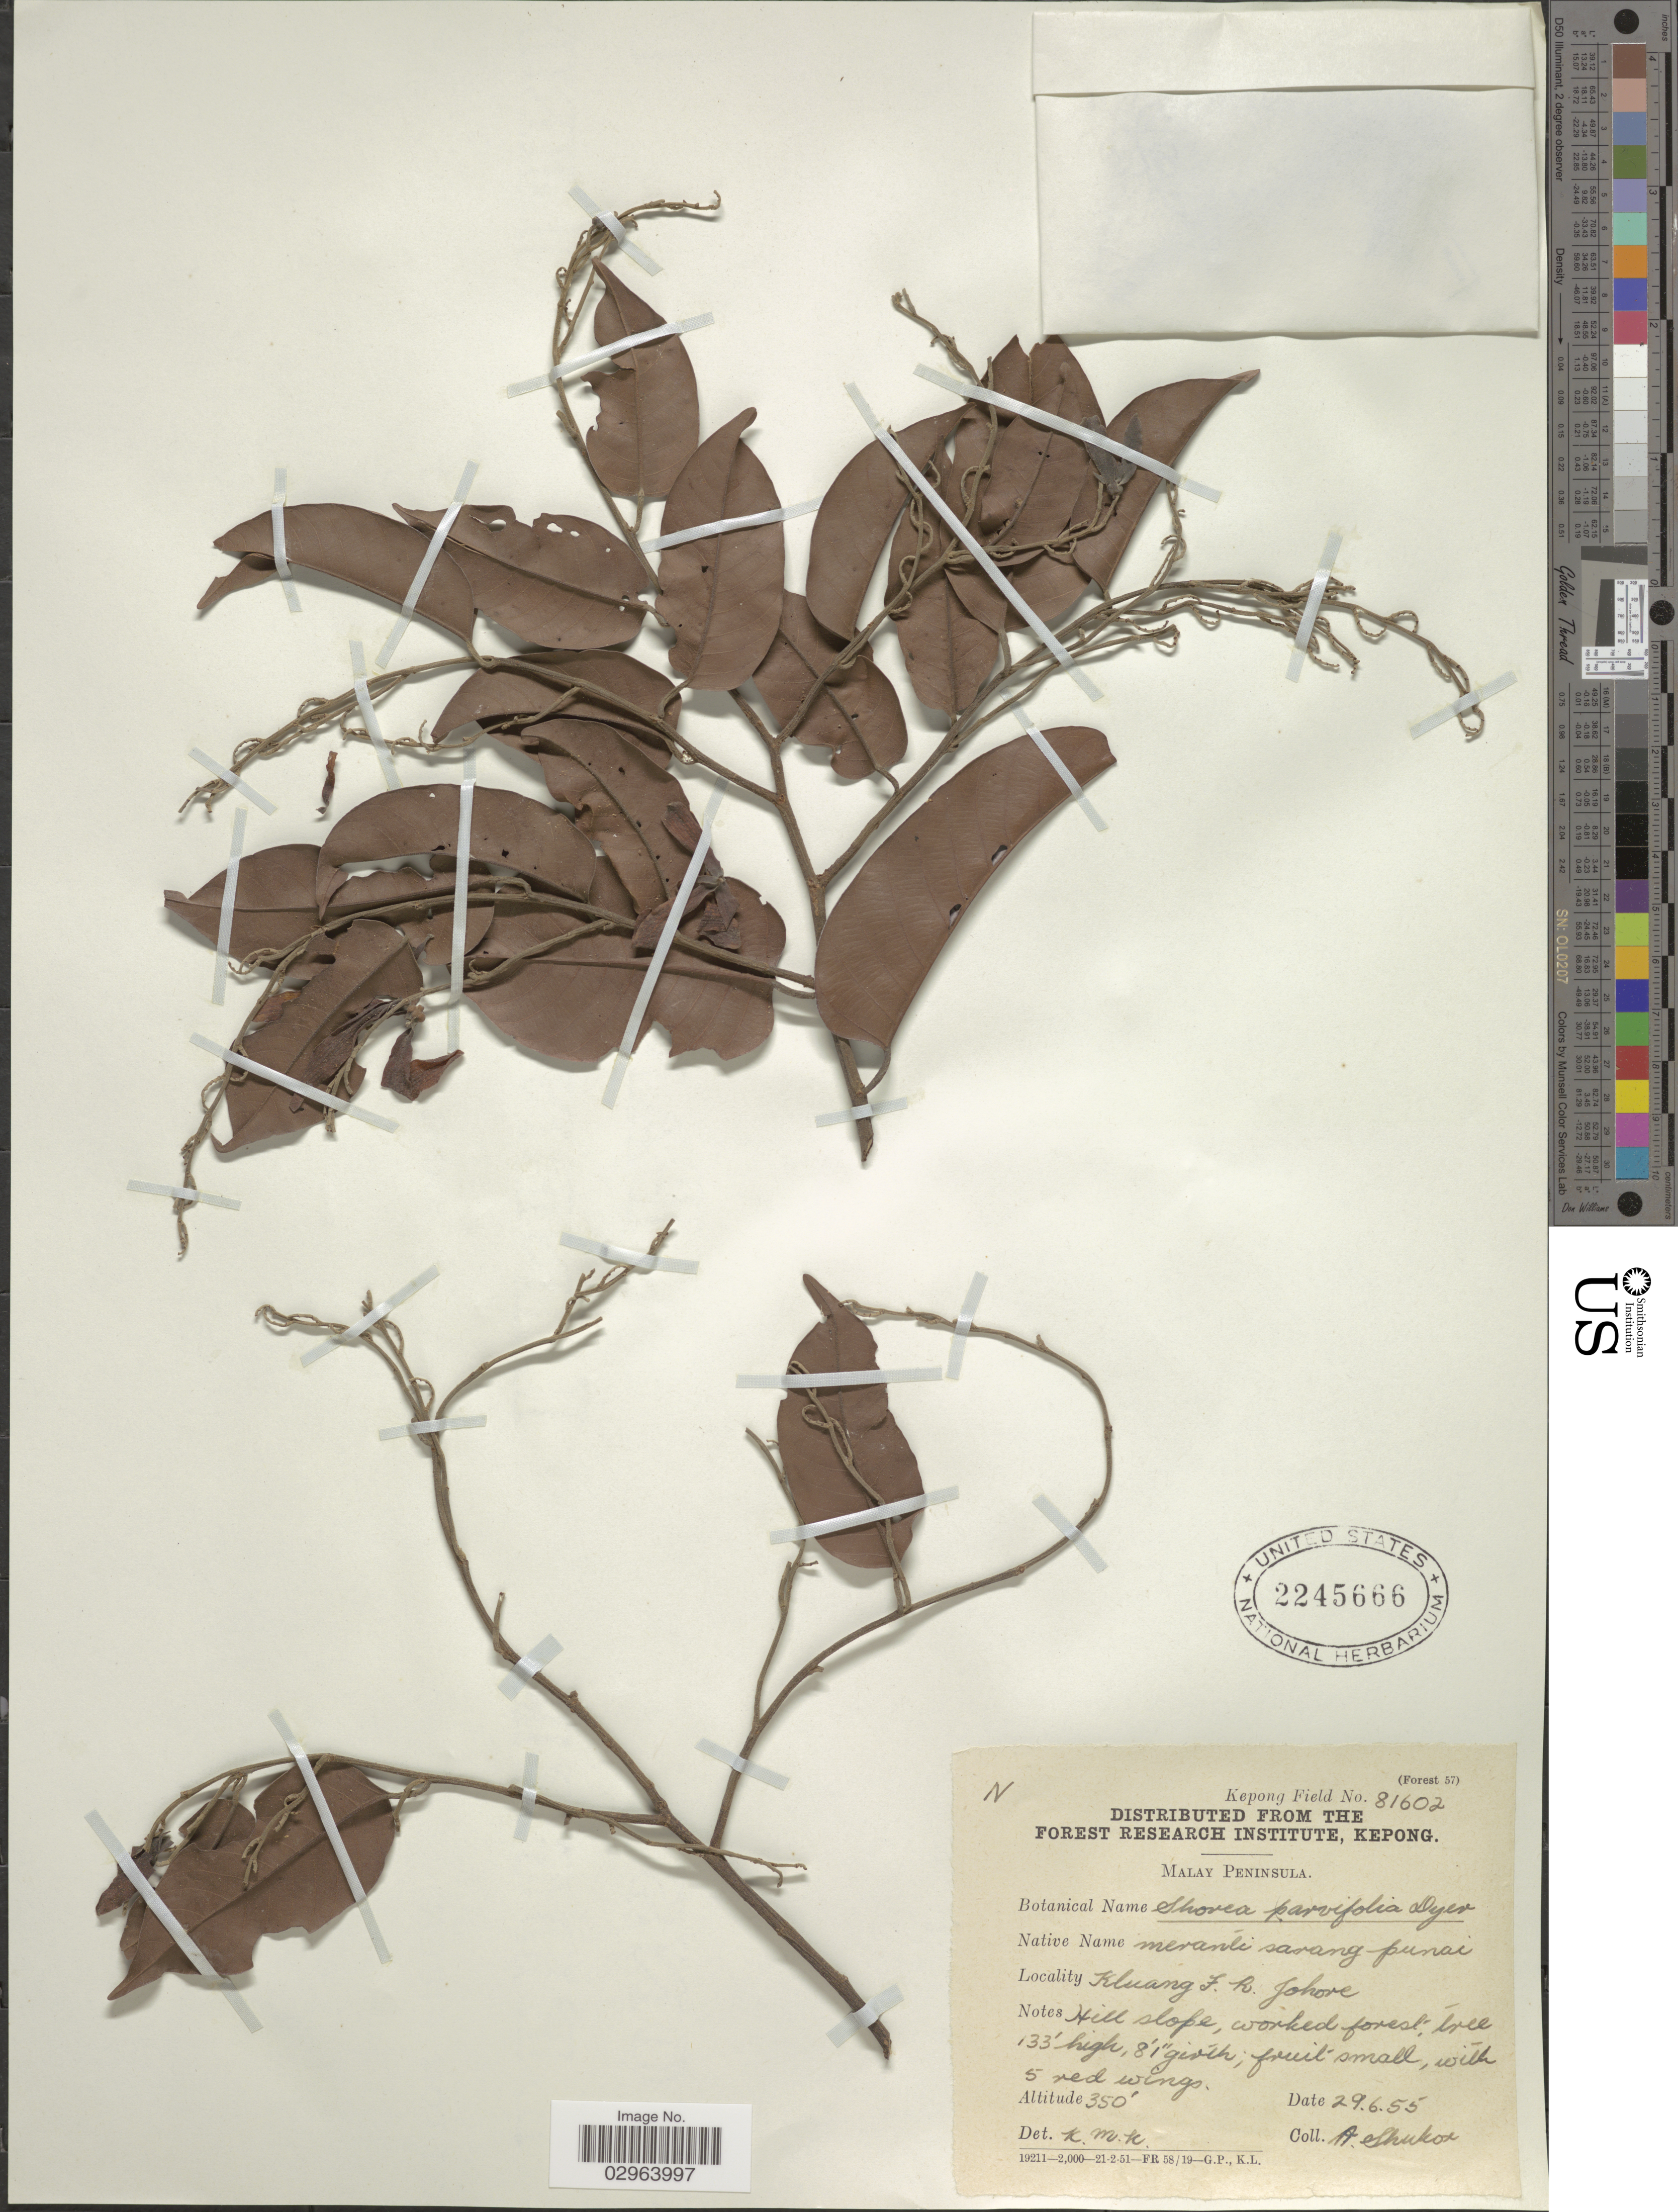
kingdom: Plantae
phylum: Tracheophyta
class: Magnoliopsida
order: Malvales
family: Dipterocarpaceae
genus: Rubroshorea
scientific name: Rubroshorea parvifolia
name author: (Dyer) P.S. Ashton & J. Heck.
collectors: A. Shukor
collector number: Kepong Field 81602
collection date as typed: Transcribed d/m/y: 29/6/55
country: Malaysia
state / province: Johor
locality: Malay Peninsula. Kluang F.R. Johore.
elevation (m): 107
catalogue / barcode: US 2245666